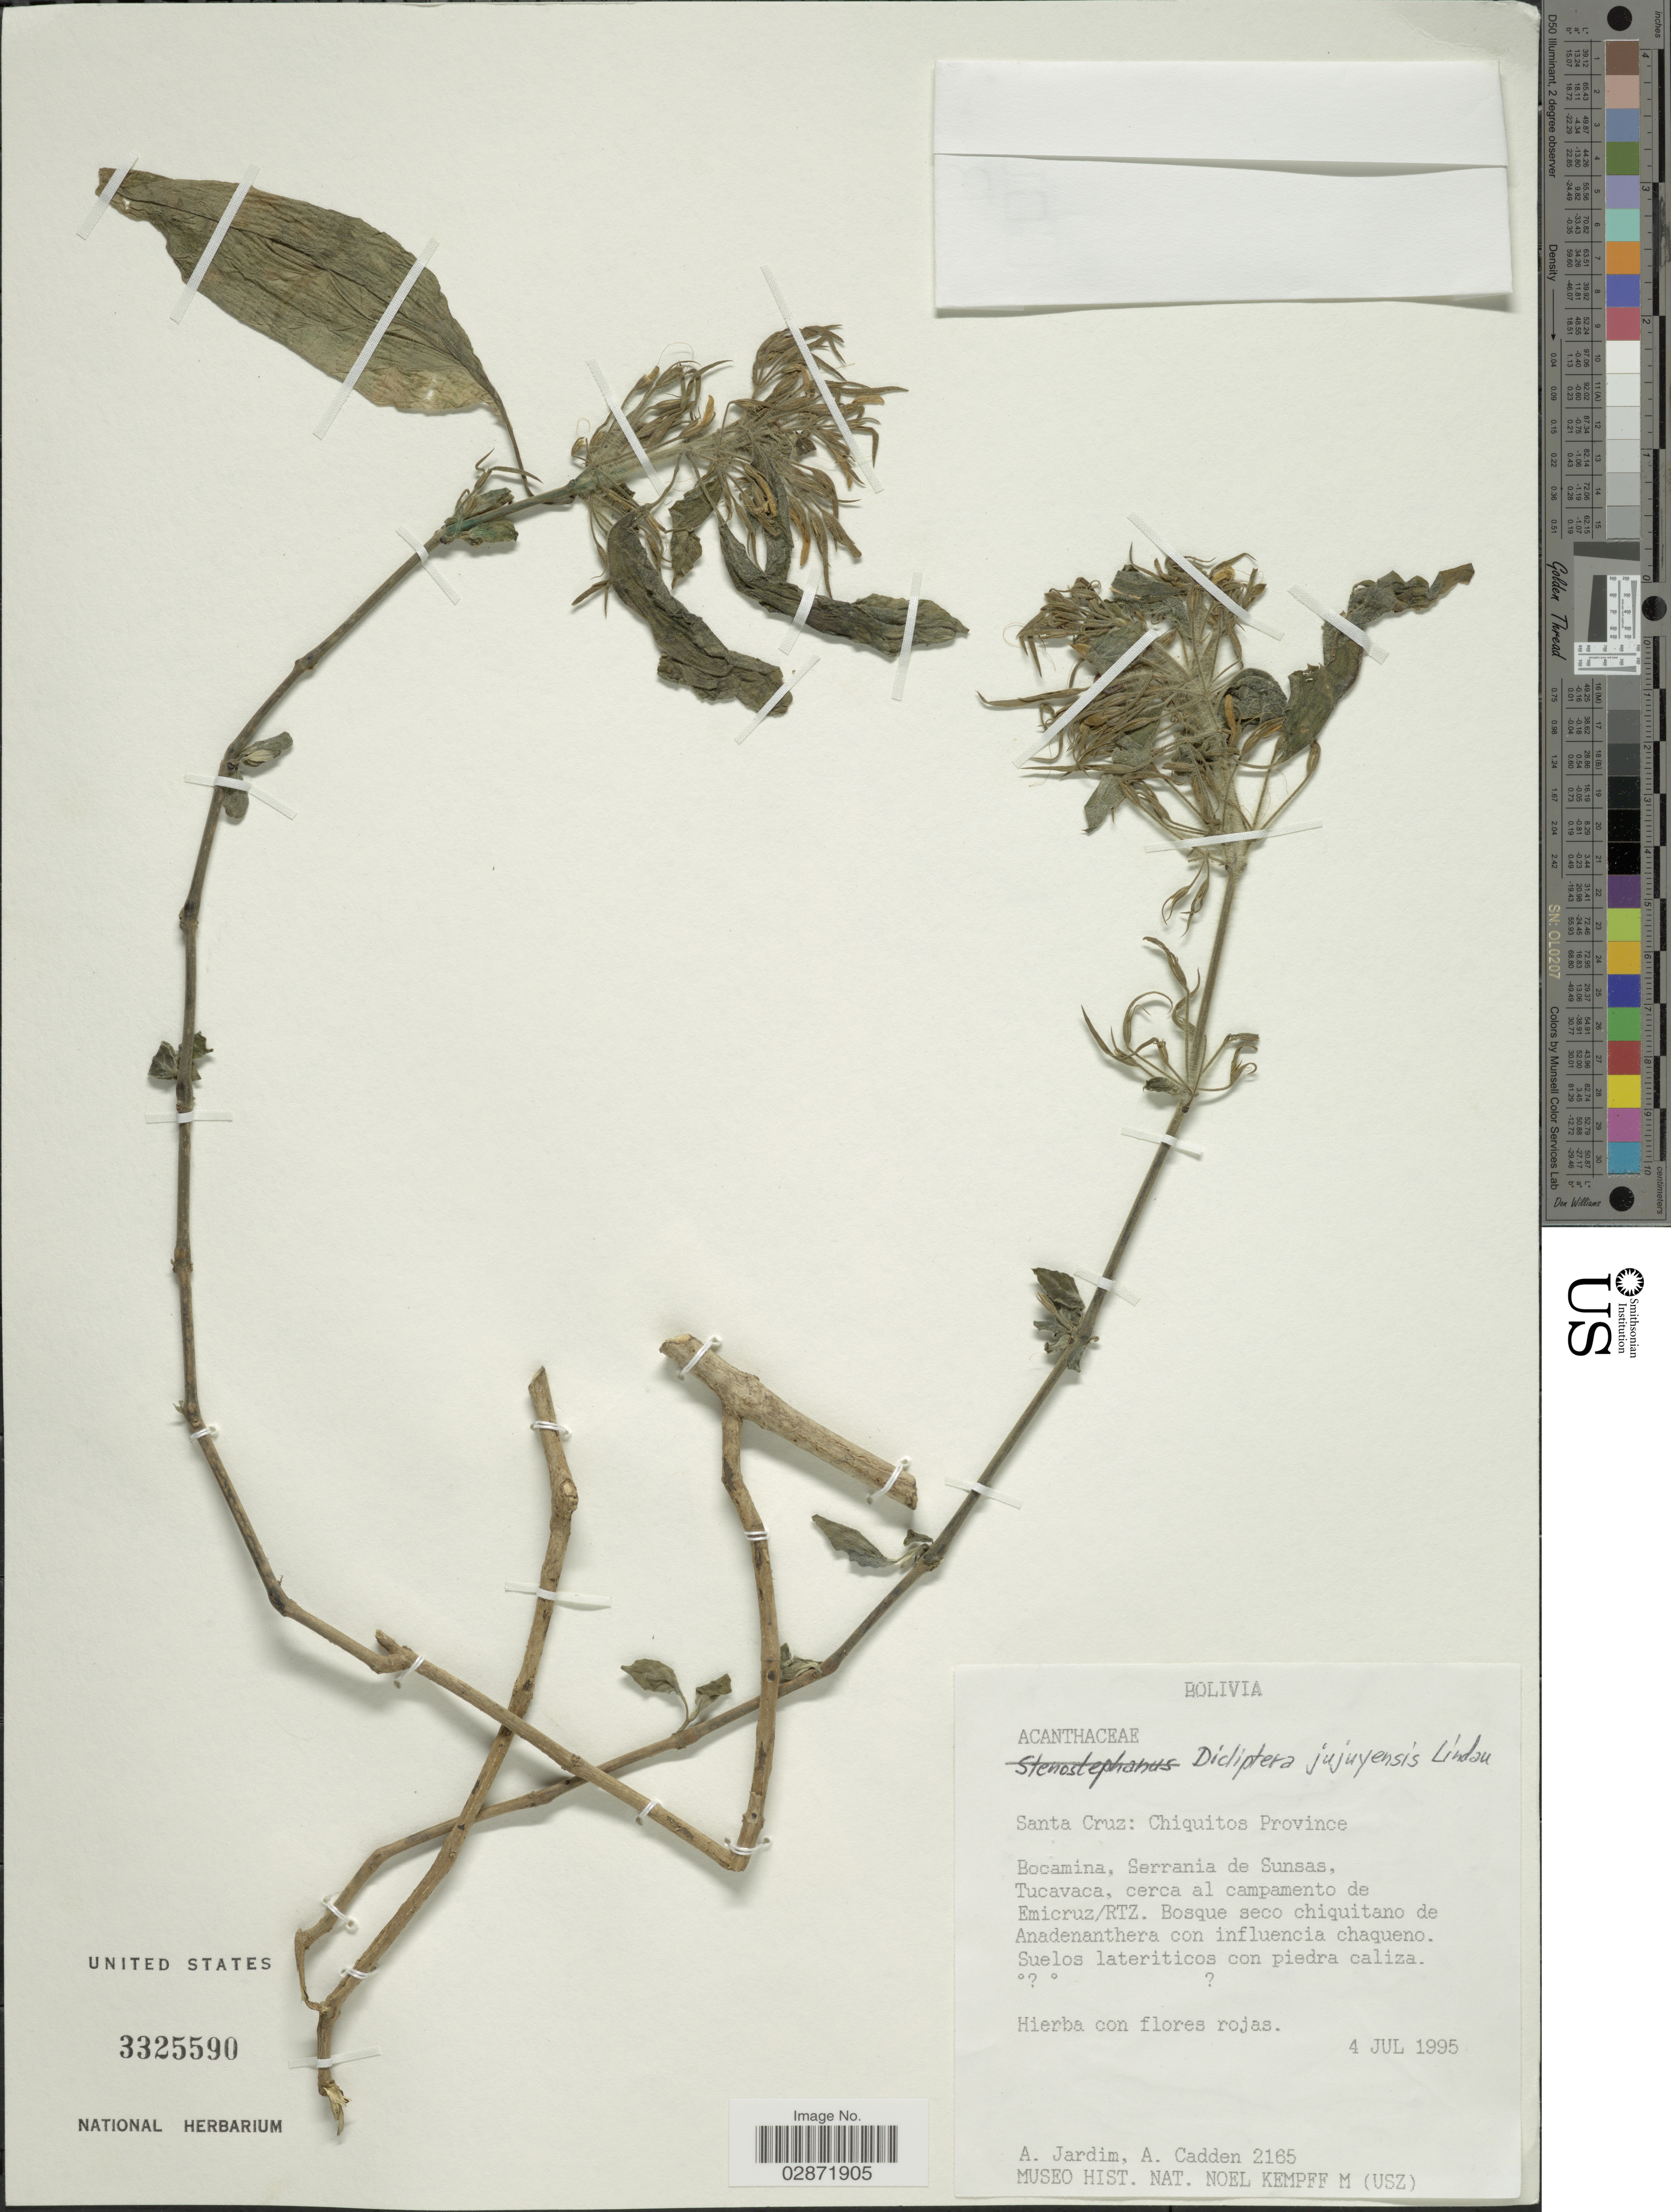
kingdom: Plantae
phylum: Tracheophyta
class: Magnoliopsida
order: Lamiales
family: Acanthaceae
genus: Dicliptera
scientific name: Dicliptera jujuyensis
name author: Lindau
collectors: A. Jardim & A. Cadden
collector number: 2165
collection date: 1995-07-04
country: Bolivia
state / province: Santa Cruz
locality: Chiquitos Province, Bocamina, Serrania de Sunsas, Tucavaca, cerca al campamento de Emicruz/RTZ.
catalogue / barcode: US 3325590